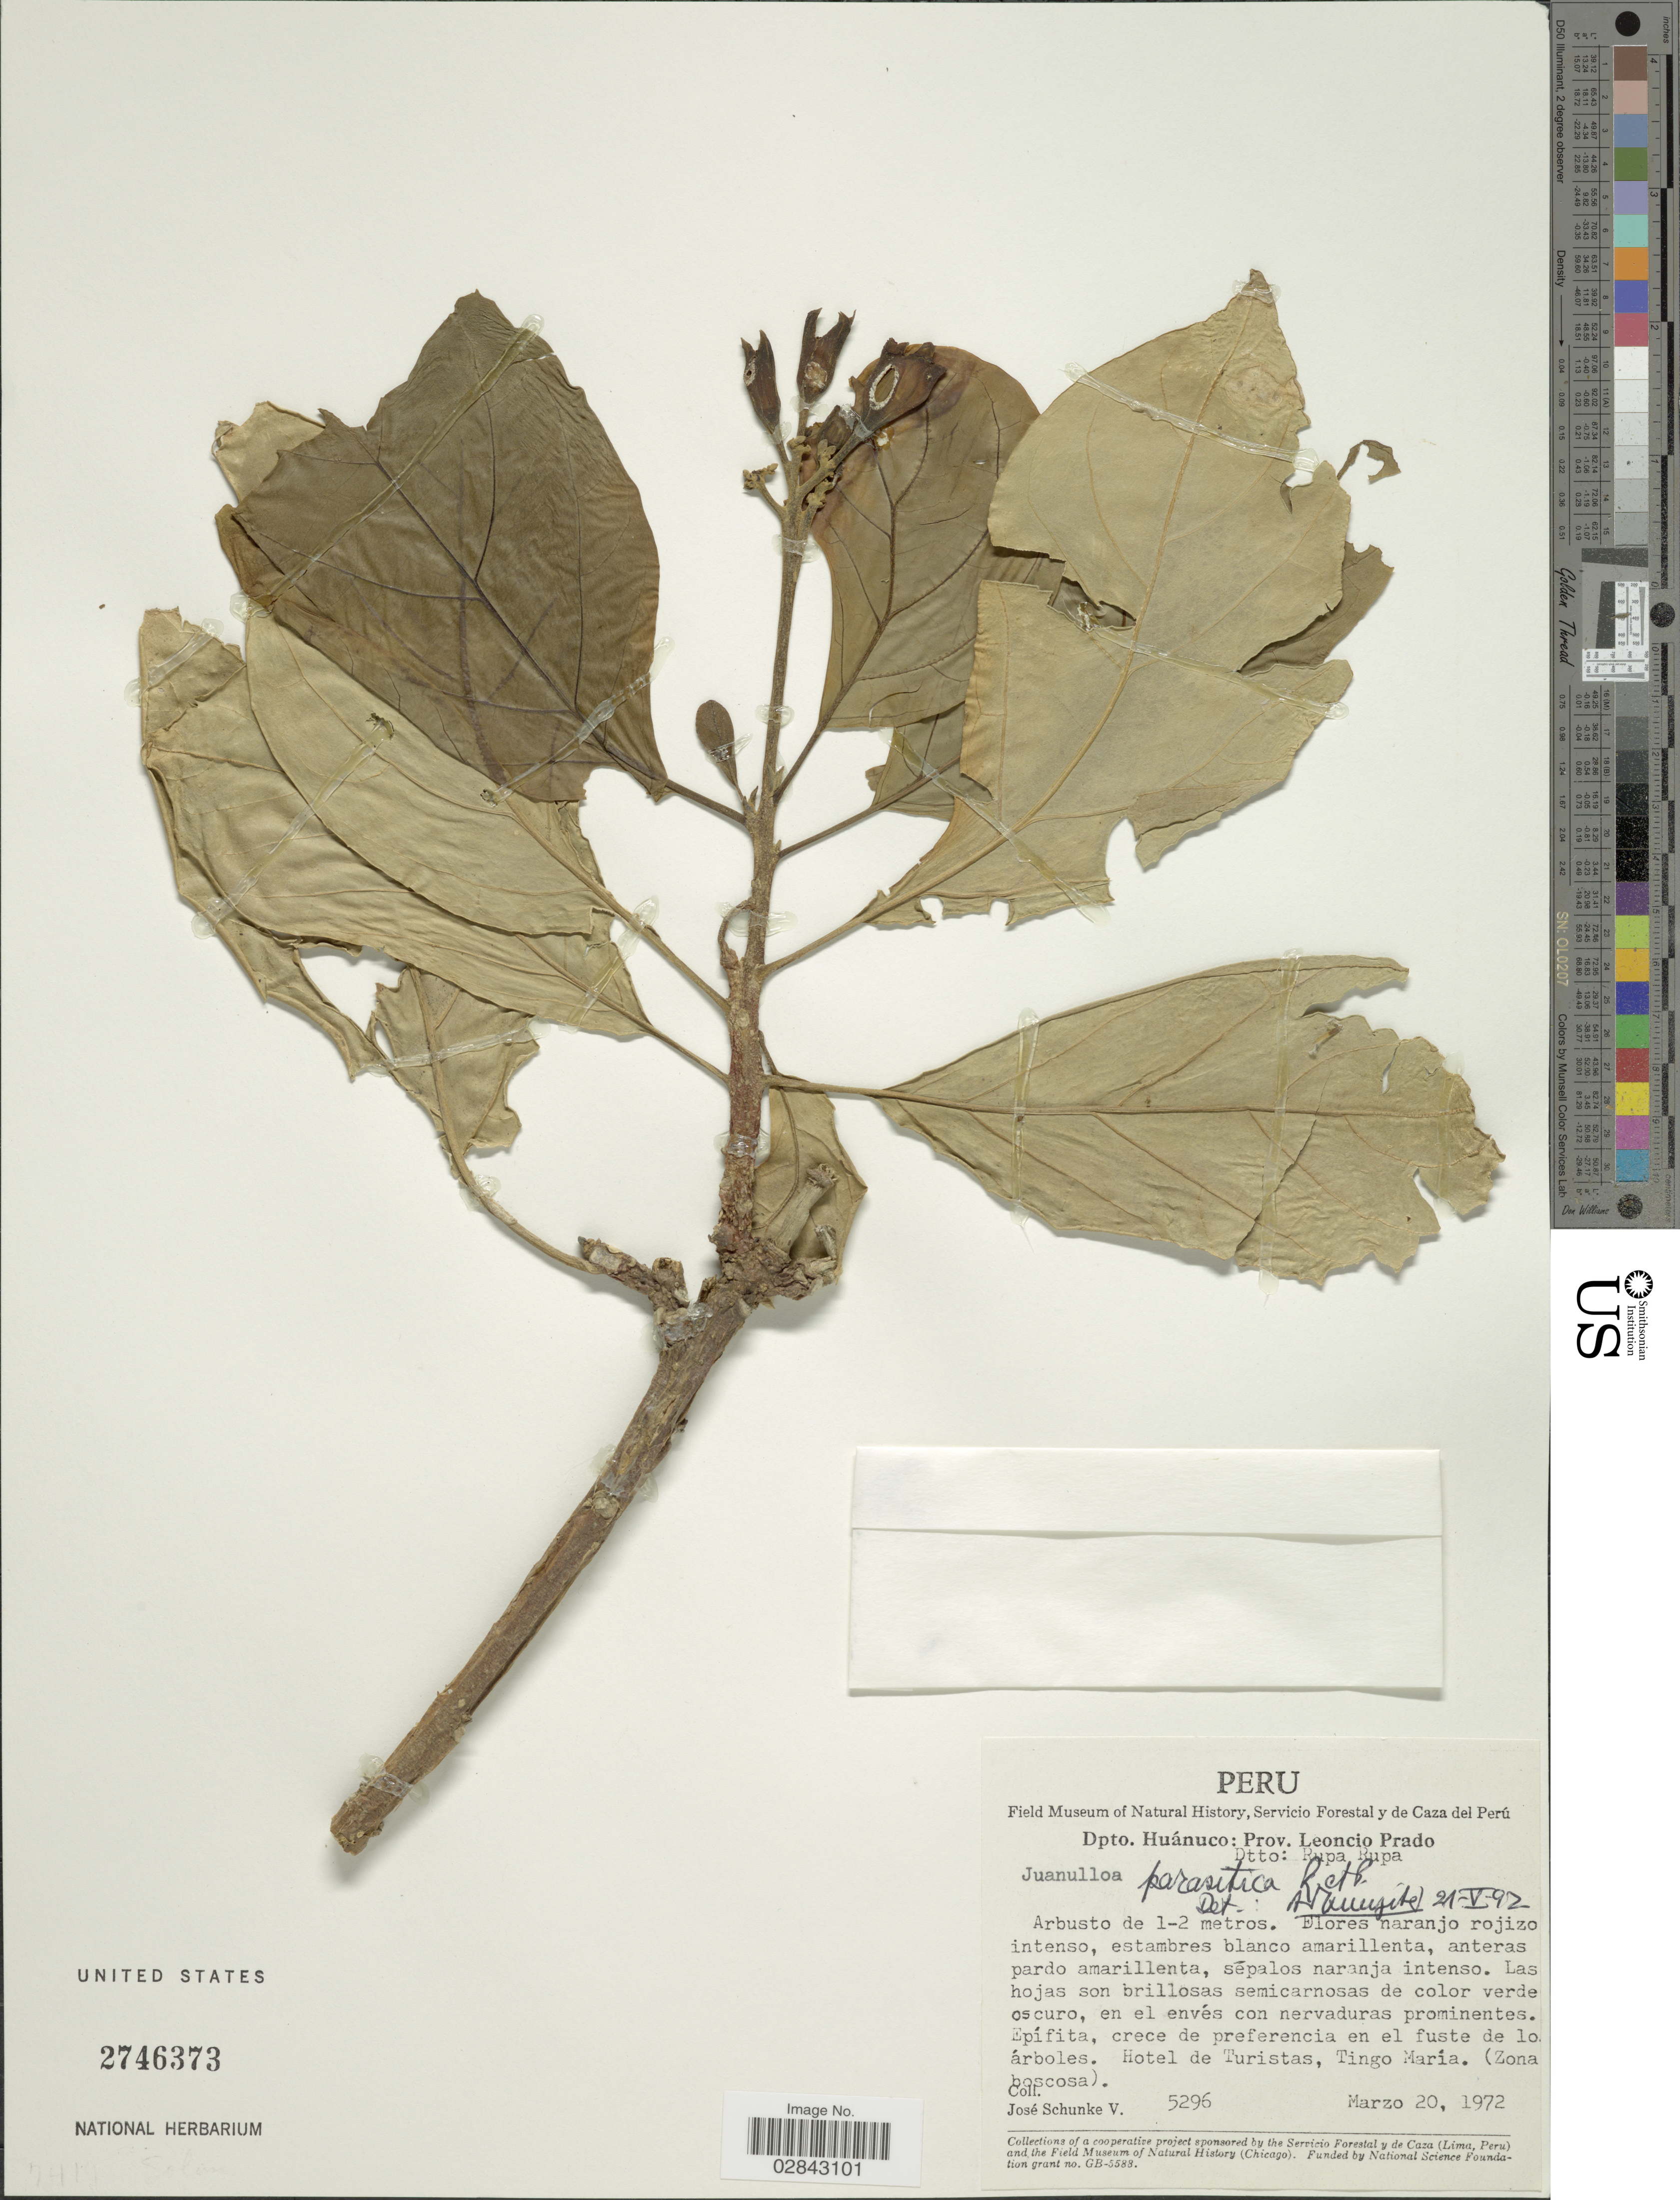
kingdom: Plantae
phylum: Tracheophyta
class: Magnoliopsida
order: Solanales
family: Solanaceae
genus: Juanulloa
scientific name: Juanulloa parasitica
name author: Ruiz & Pav.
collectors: J. Schunke Vigo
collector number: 5296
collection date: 1972-03-20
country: Peru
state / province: Huánuco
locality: Dpto. Huánuco: Prov. Leoncio Prado. Dtto: Rupa Rupa. Hotel de Turistas, Tingo María.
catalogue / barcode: US 2746373